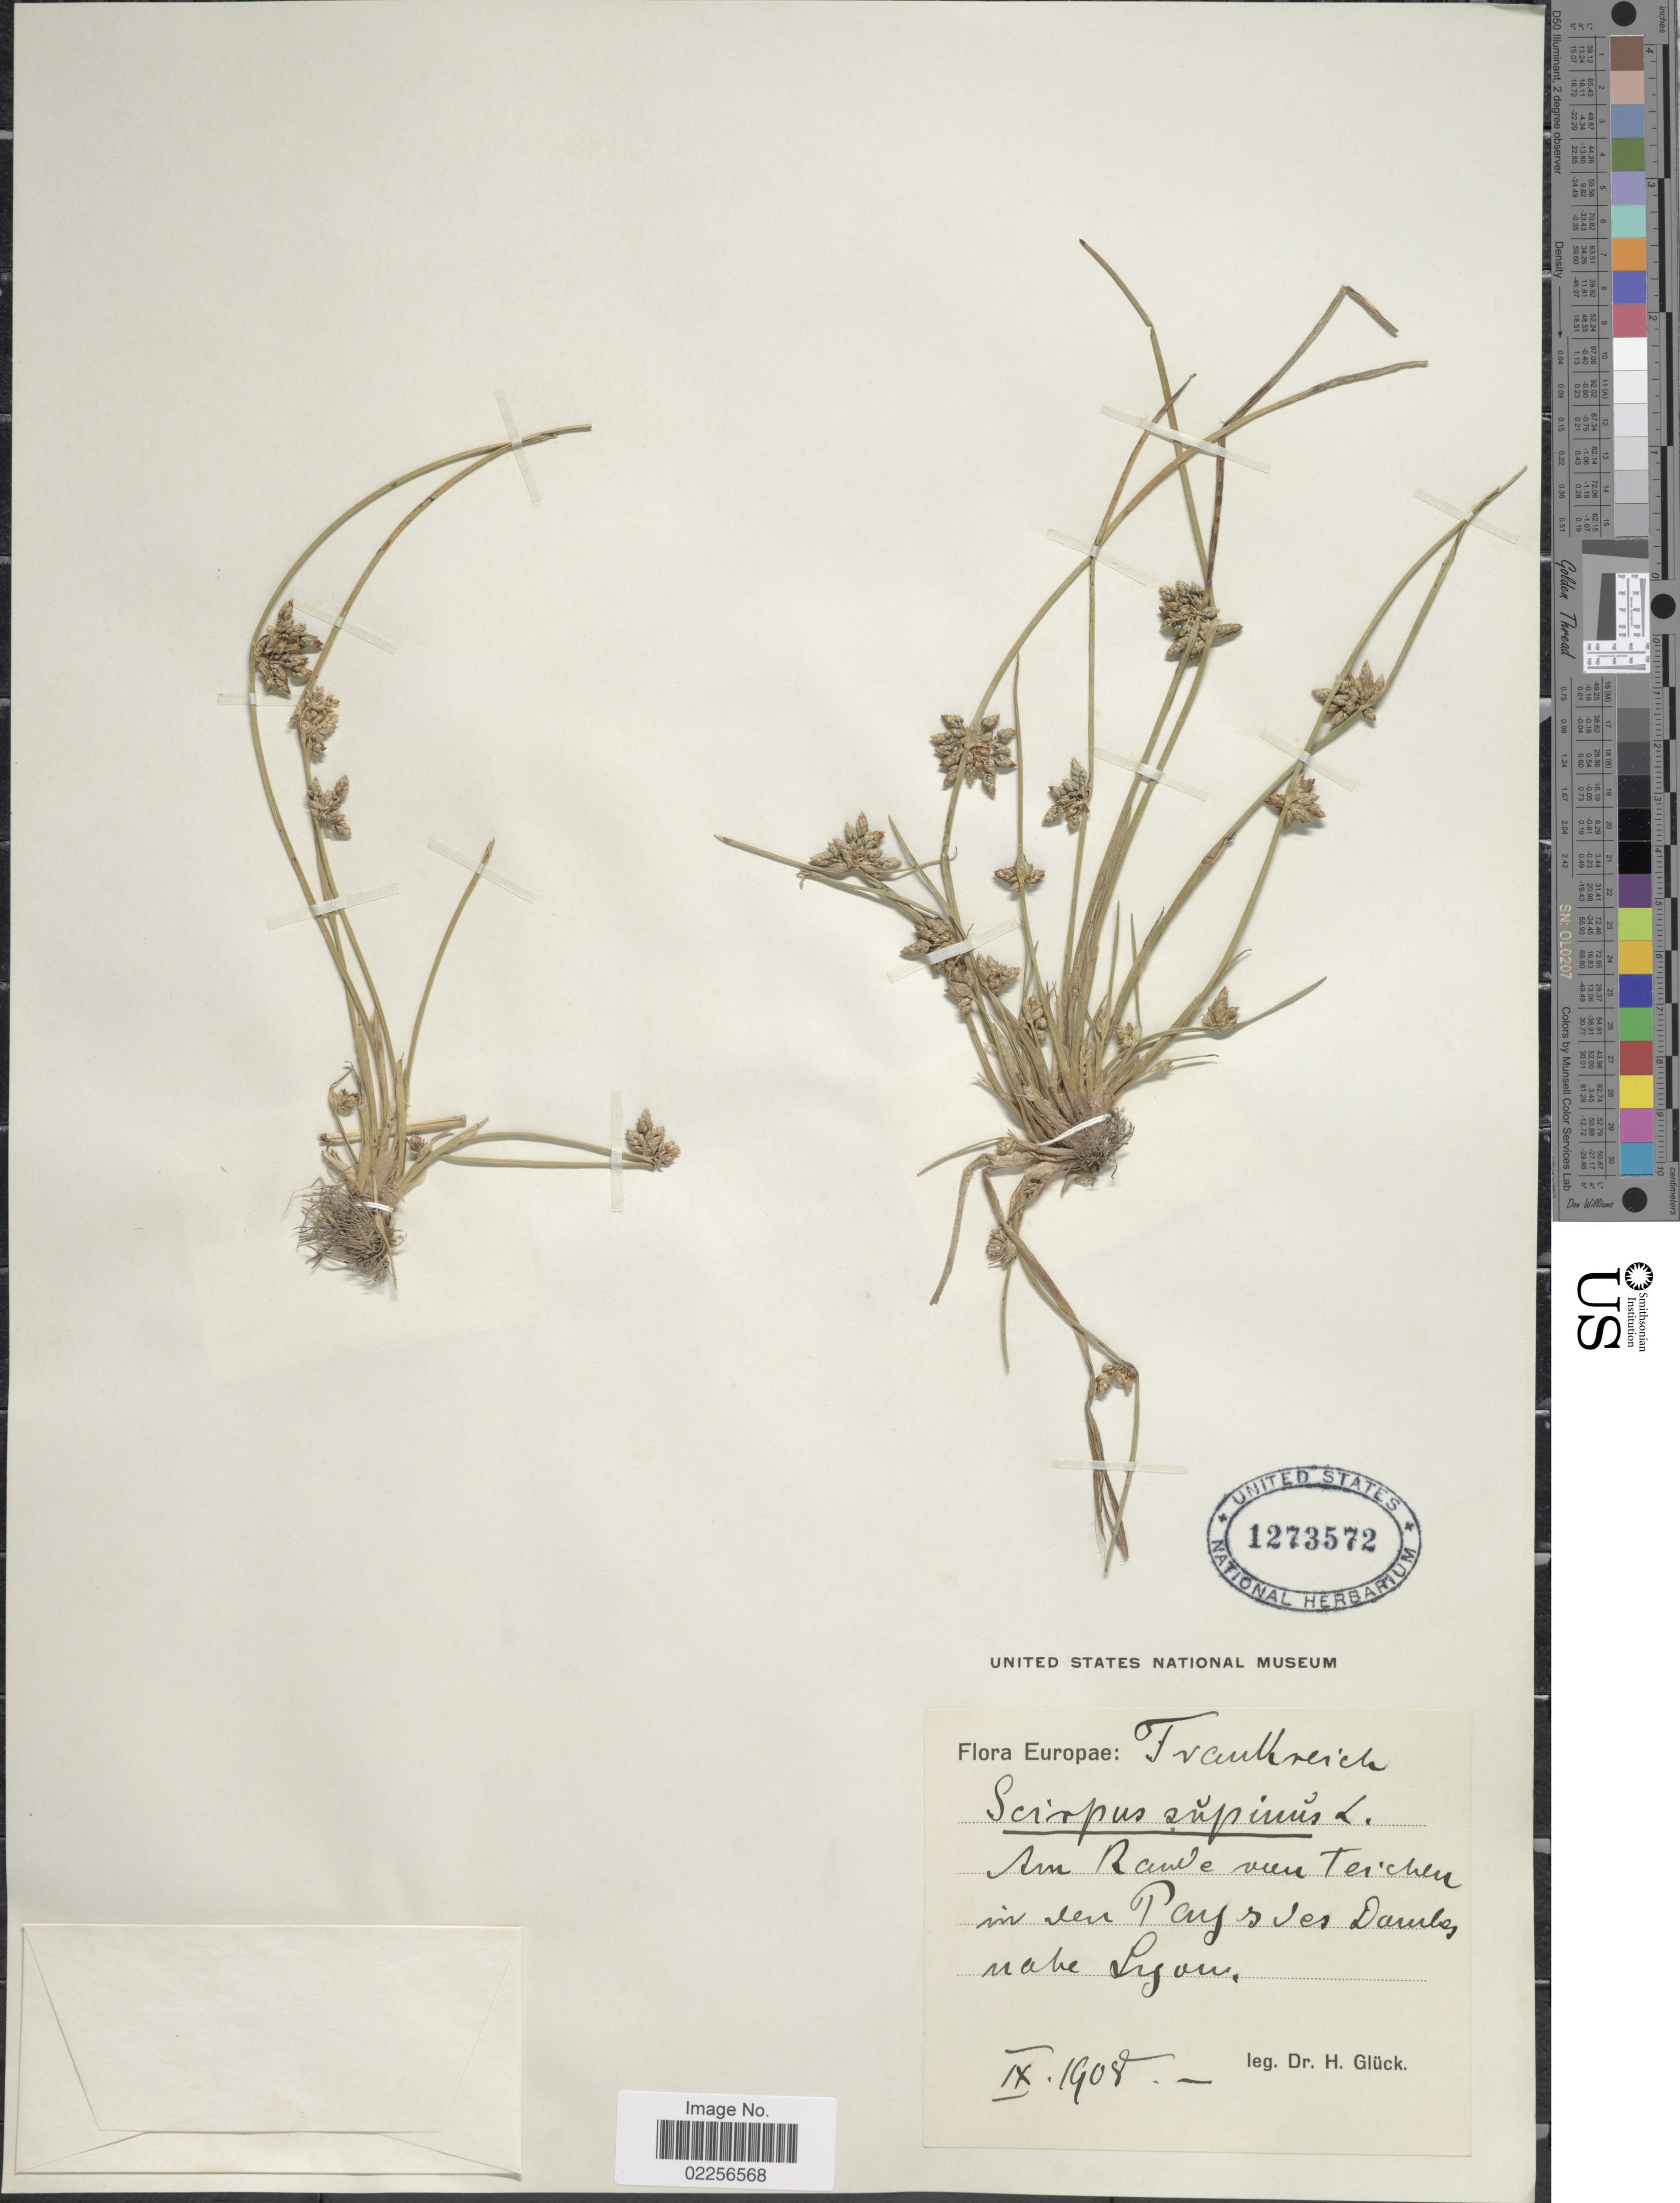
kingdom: Plantae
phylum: Tracheophyta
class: Liliopsida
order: Poales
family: Cyperaceae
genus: Schoenoplectus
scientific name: Schoenoplectus supinus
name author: (L.) Palla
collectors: H. Glück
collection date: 1908-09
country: France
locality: Europae, Traulhreich, Teichem in den Paysves Dambes nahe Lyon [interpreted]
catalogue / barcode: US 1273572